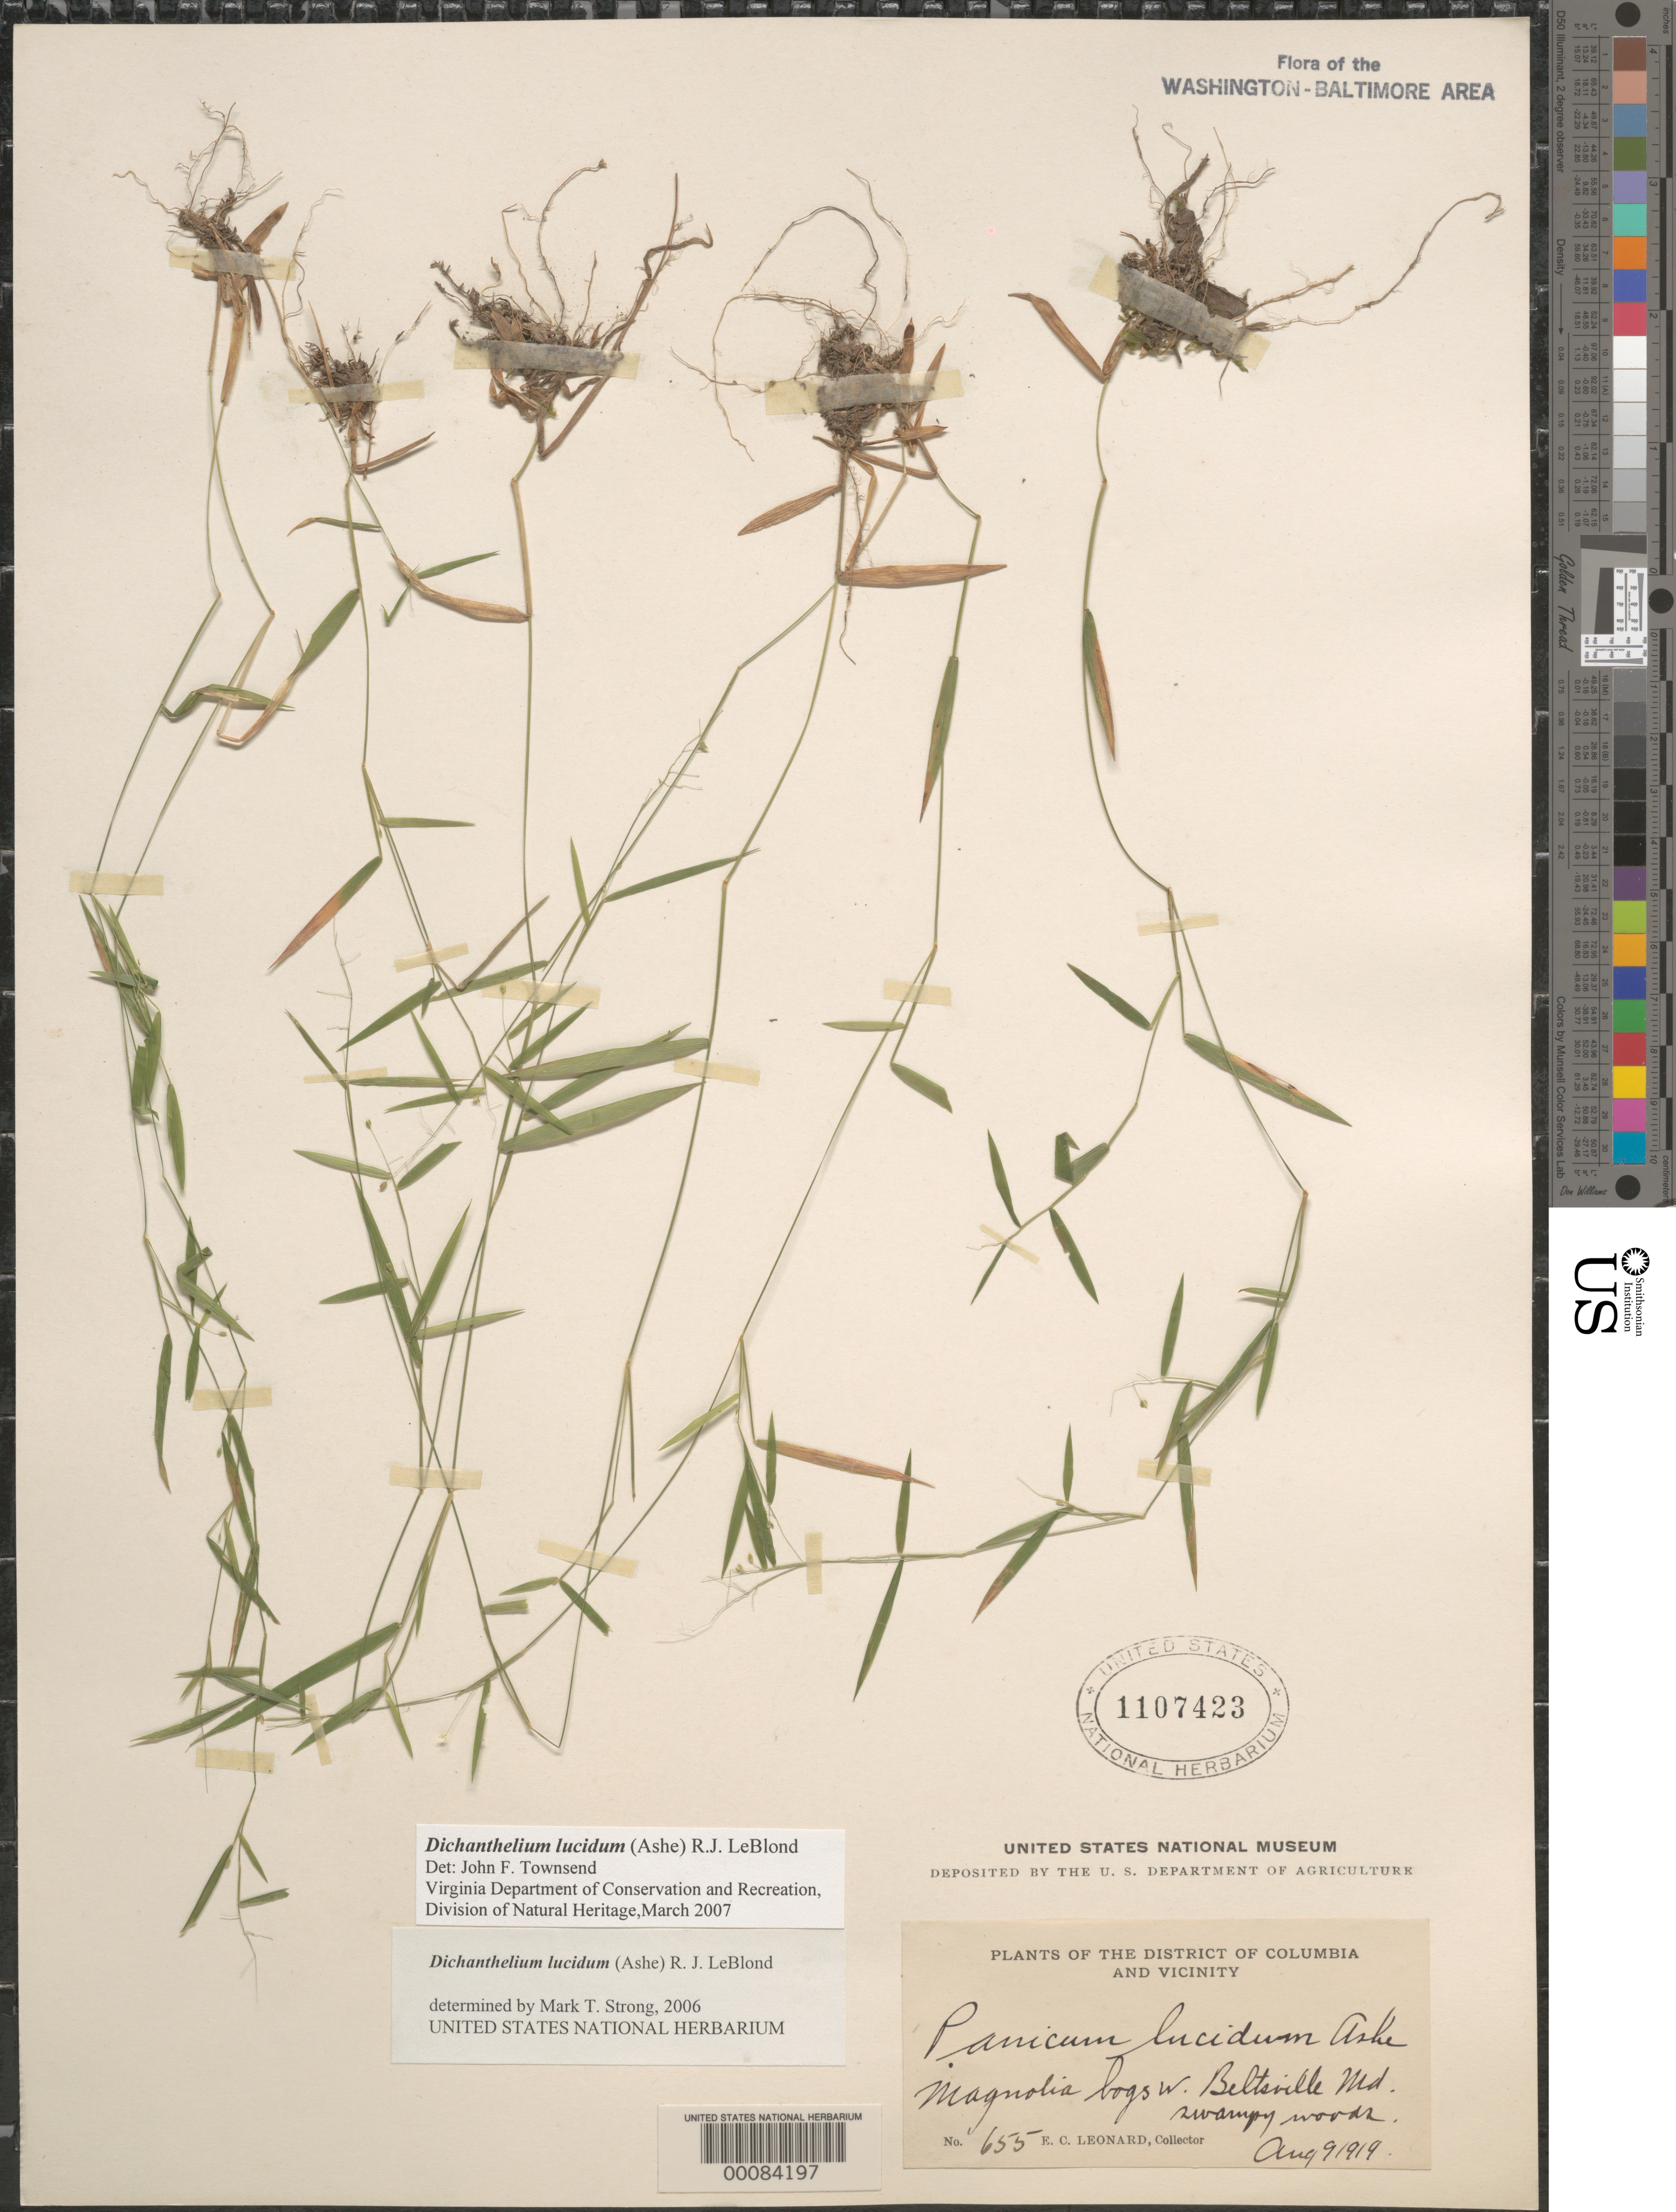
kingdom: Plantae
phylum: Tracheophyta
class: Liliopsida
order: Poales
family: Poaceae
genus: Dichanthelium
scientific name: Dichanthelium dichotomum var. dichotomum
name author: (L.) Gould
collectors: E. C. Leonard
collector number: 655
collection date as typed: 09 Aug 1919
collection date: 1919-08-09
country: United States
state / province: Maryland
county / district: Prince George's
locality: W of Beltsville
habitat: Swampy woods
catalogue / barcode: US 1107423